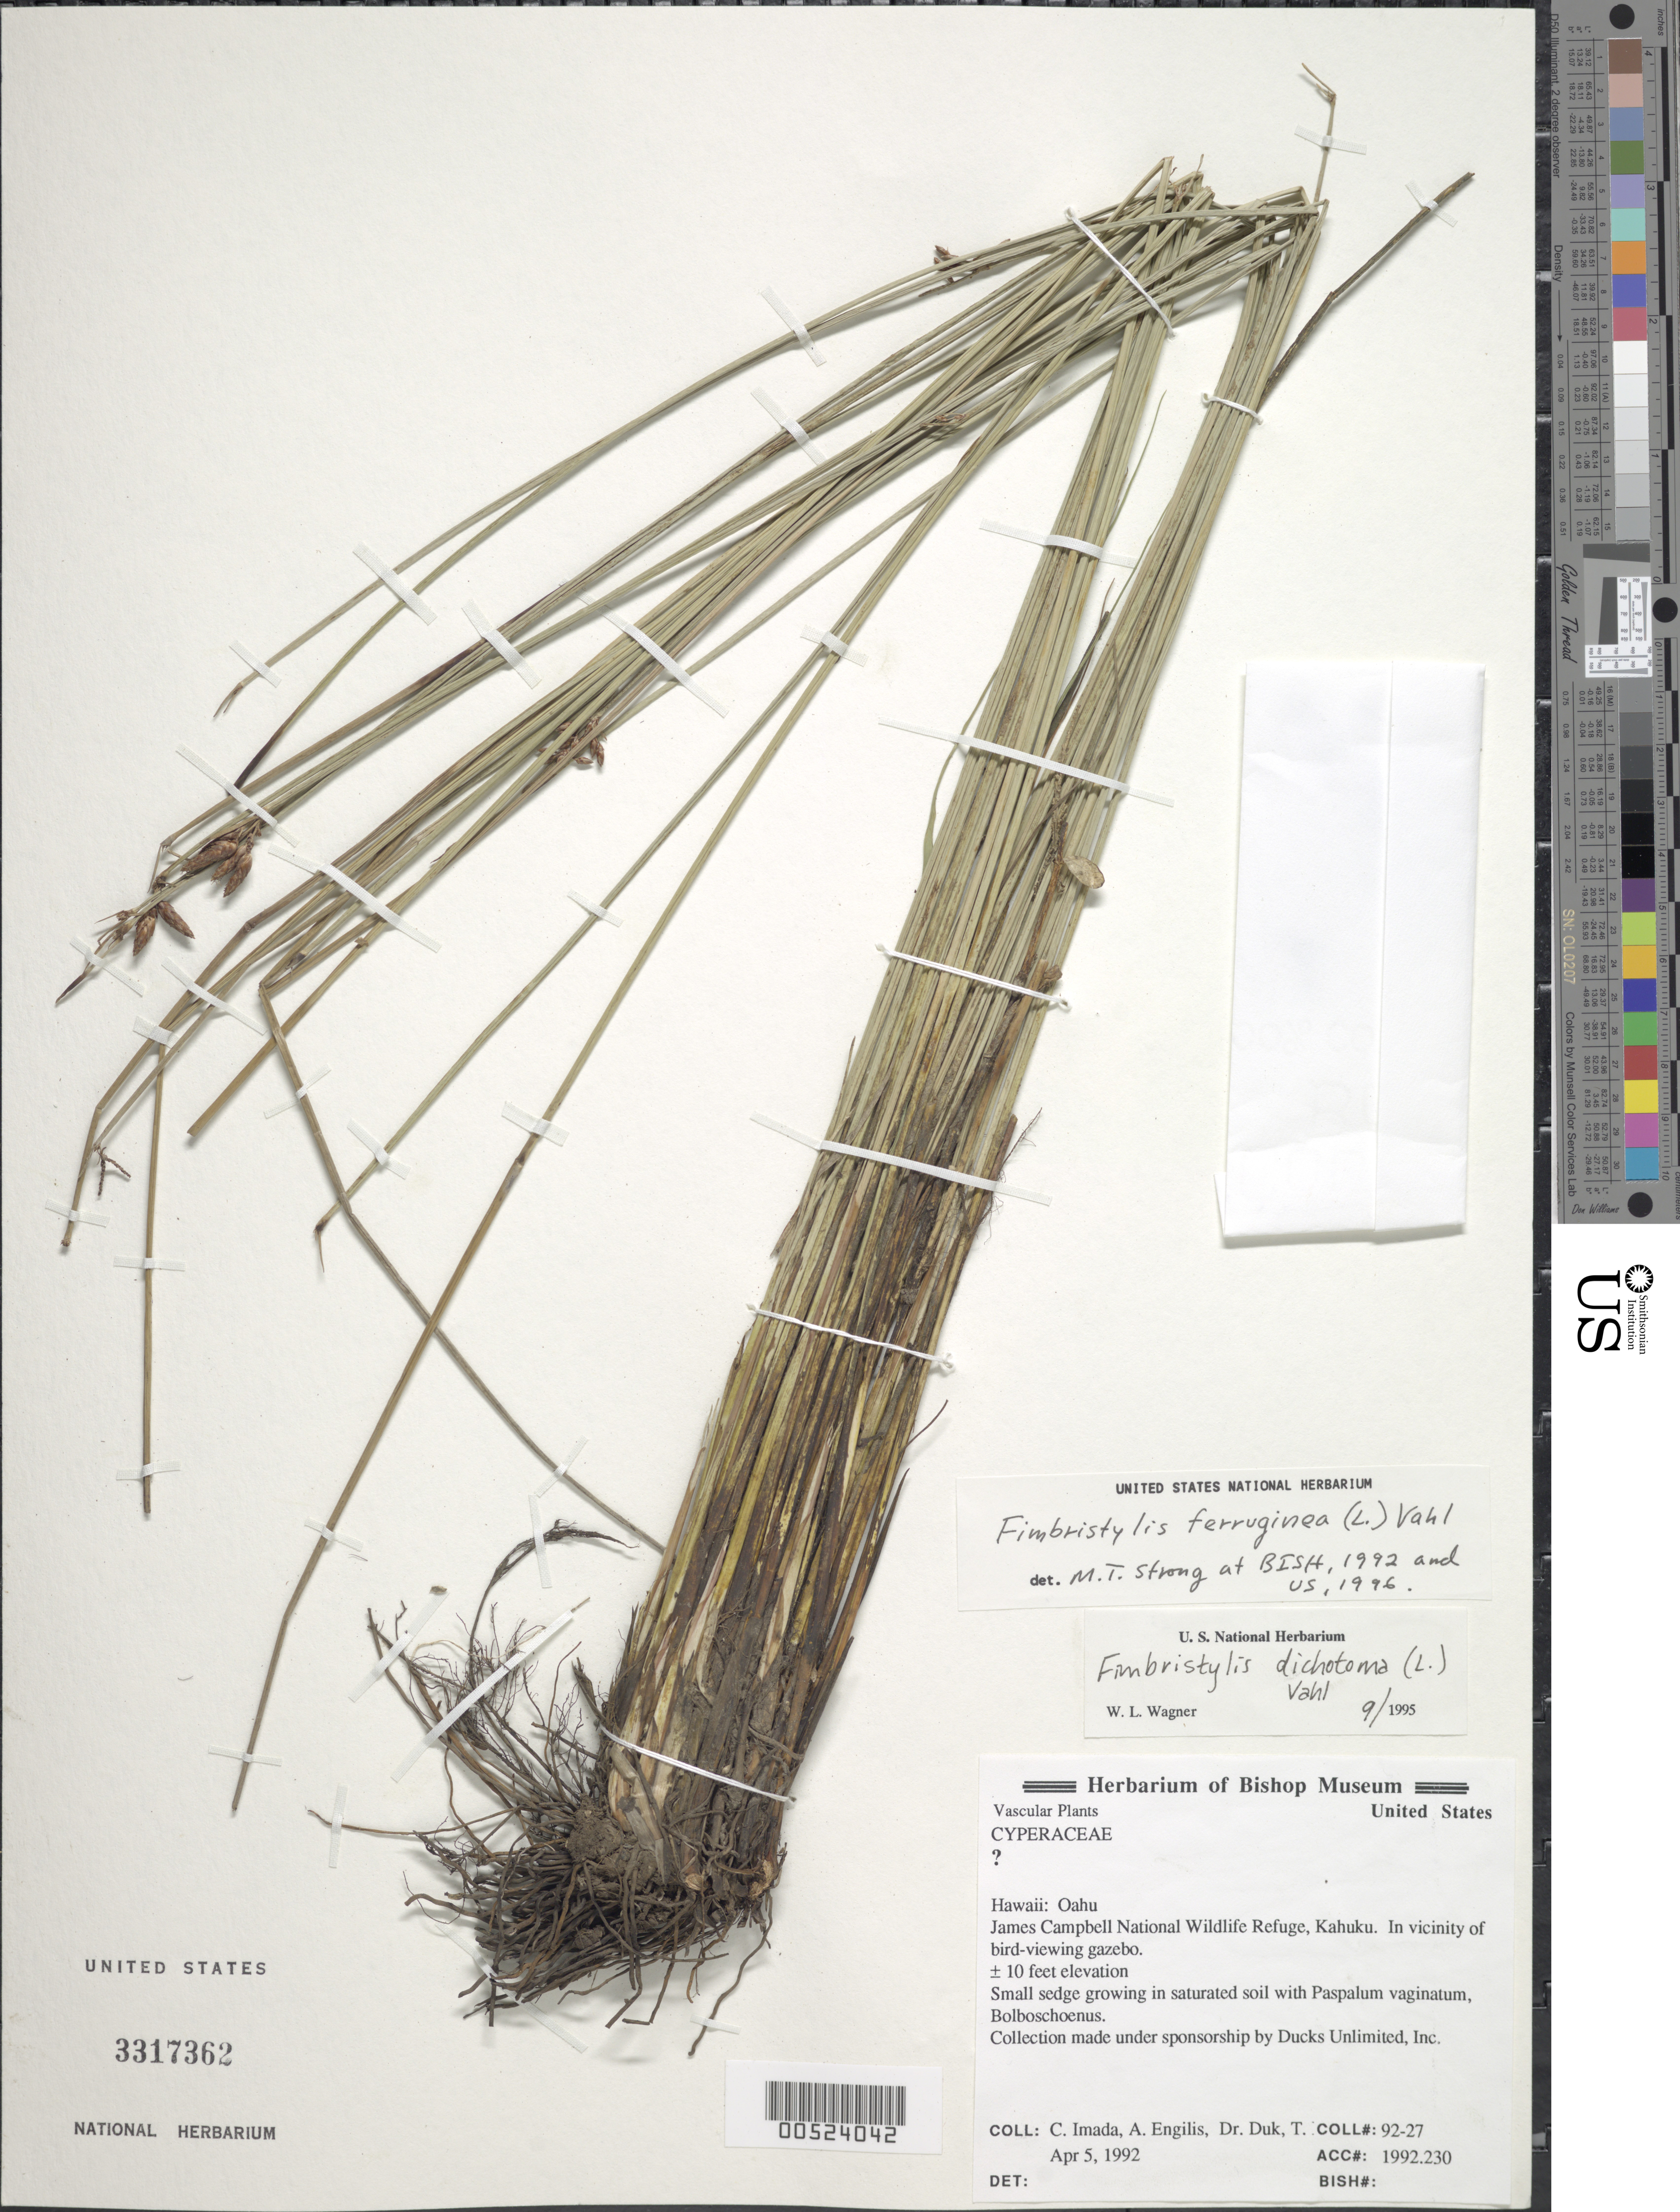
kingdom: Plantae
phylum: Tracheophyta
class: Liliopsida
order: Poales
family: Cyperaceae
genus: Fimbristylis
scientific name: Fimbristylis ferruginea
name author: (L.) Vahl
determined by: Strong, M. T., (US), Smithsonian Institution - National Museum of Natural History (UNITED STATES)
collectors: C. Imada, A. Engilis & T. Duk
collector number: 92-27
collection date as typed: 5 Apr 1992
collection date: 1992-04-05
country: United States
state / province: Hawaii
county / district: Honolulu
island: Oahu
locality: James Campbell National Wildlife Refuge, Kahuku, in vicinity of bird-viewing gazebo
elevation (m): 3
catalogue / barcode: US 3317362